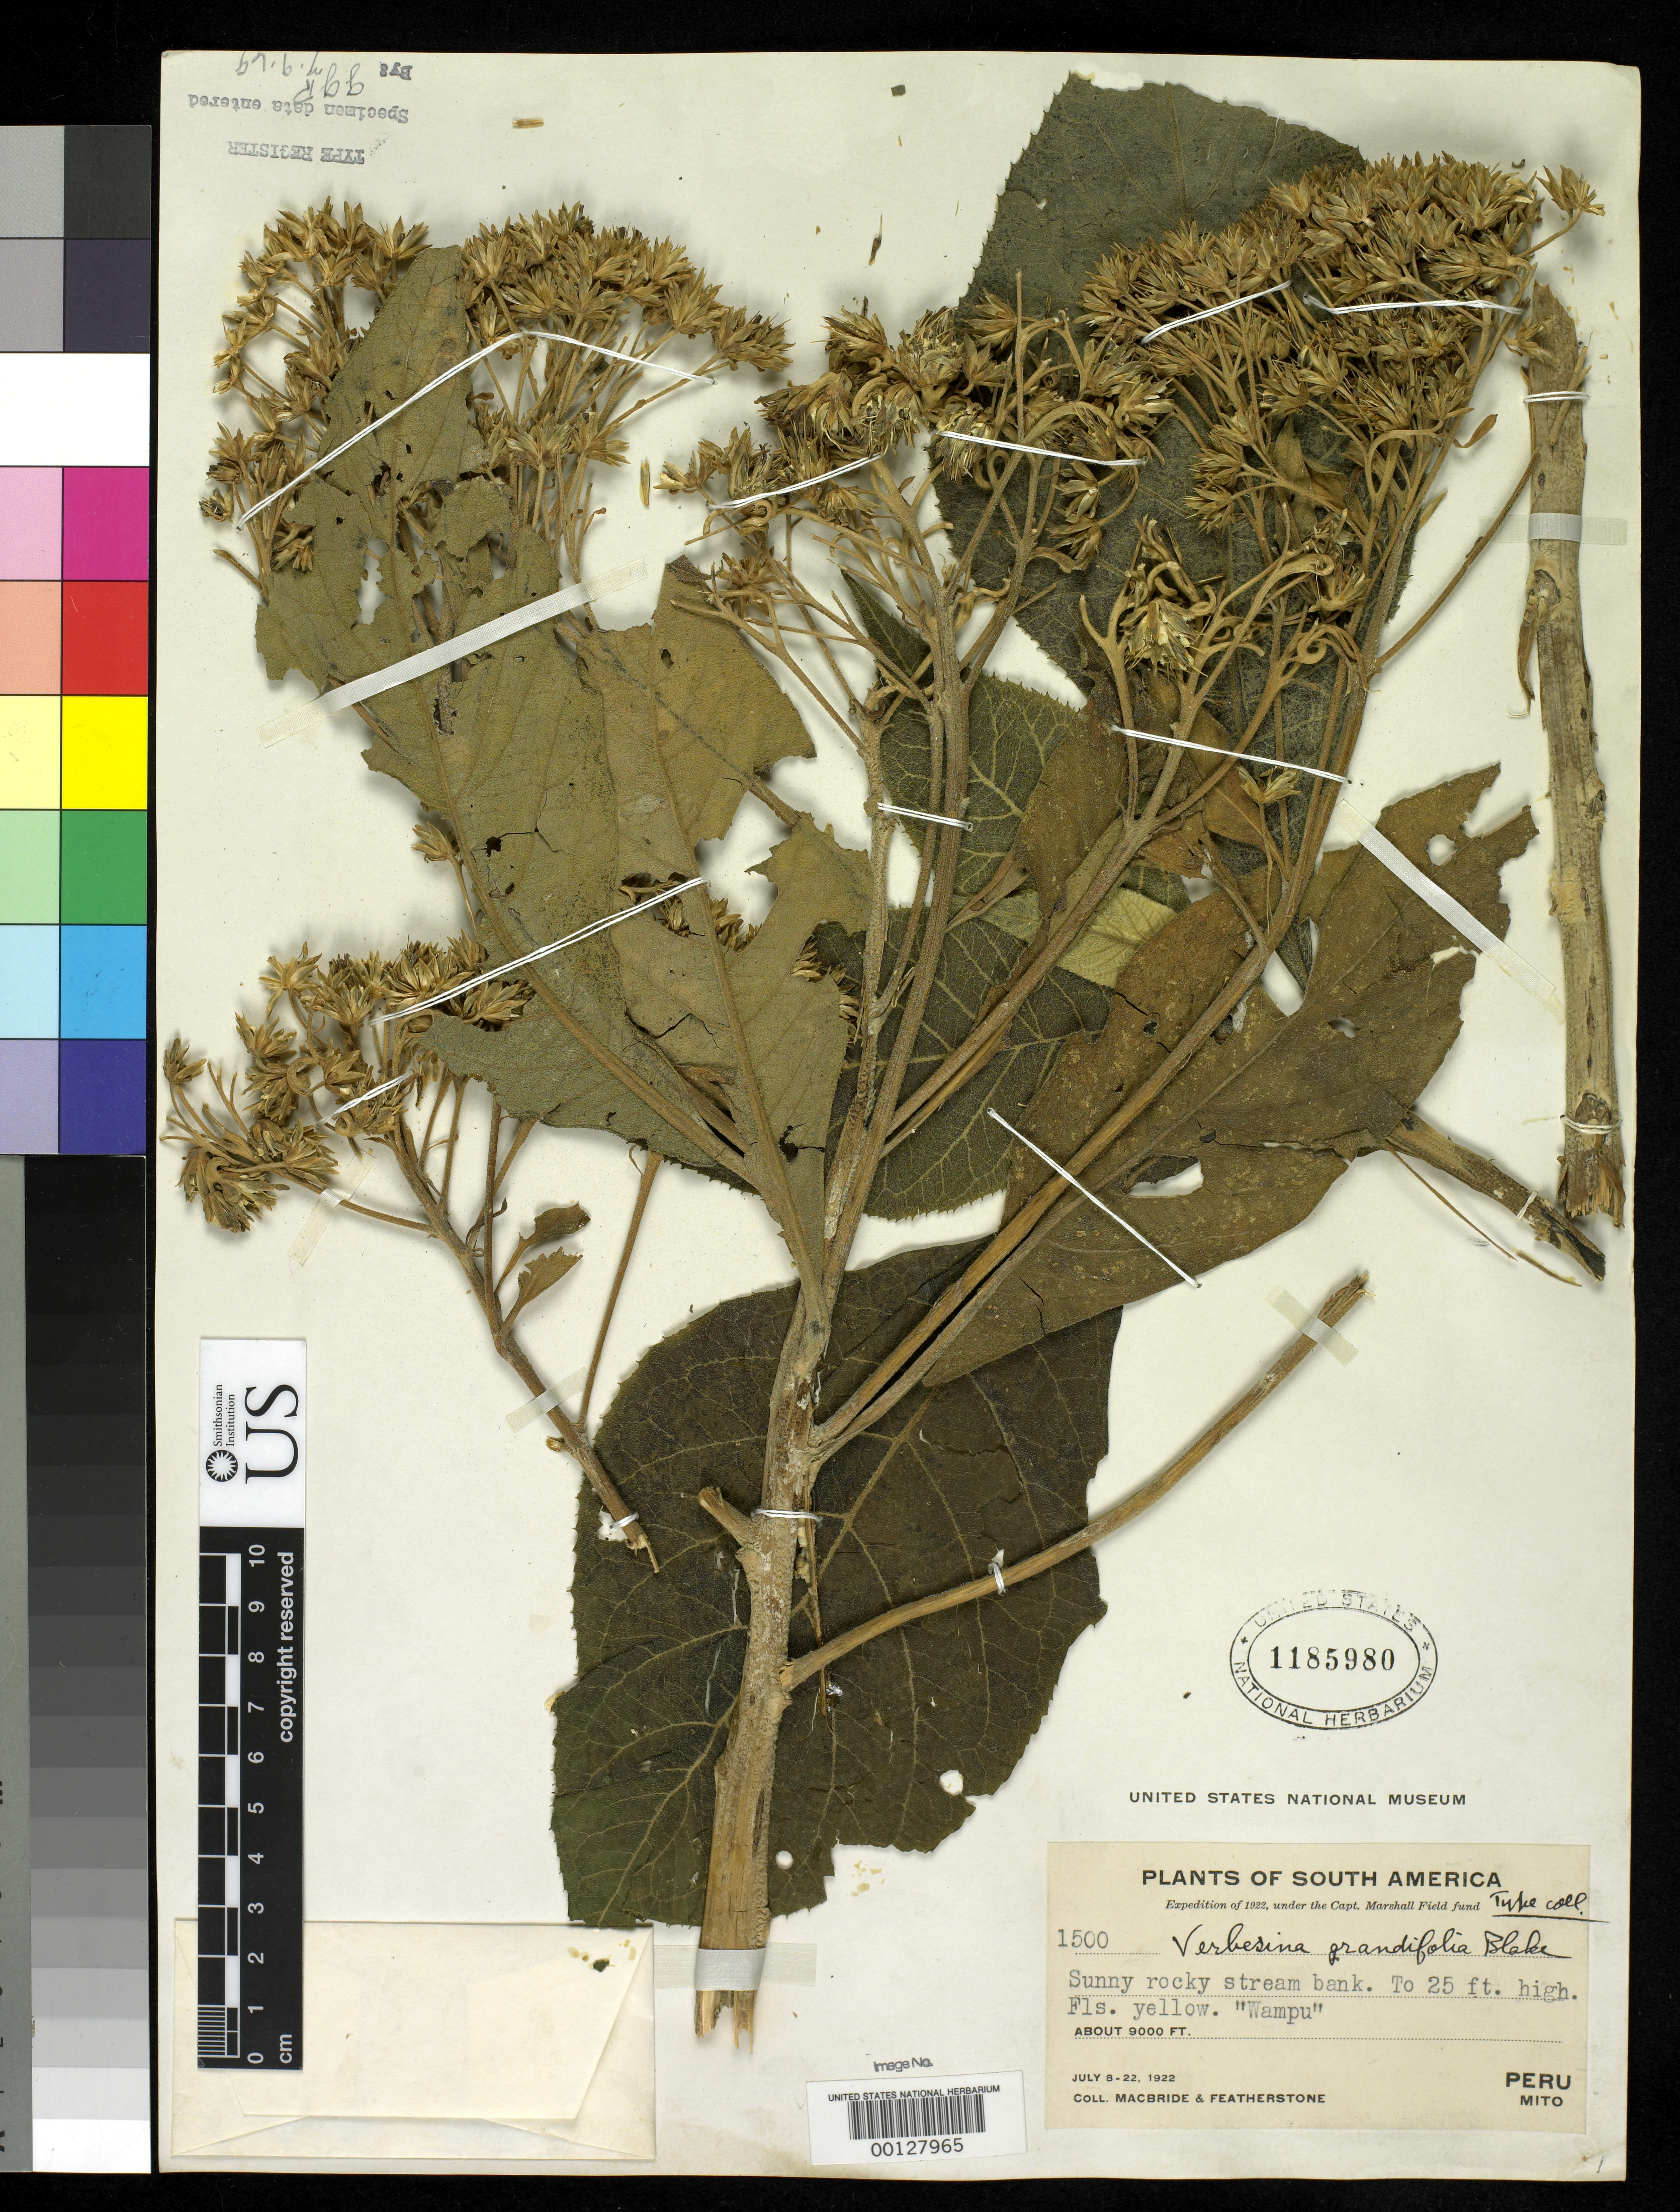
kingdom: Plantae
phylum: Tracheophyta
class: Magnoliopsida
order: Asterales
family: Asteraceae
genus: Verbesina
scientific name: Verbesina grandifolia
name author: S.F. Blake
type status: Isotype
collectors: J. F. Macbride & W. Featherstone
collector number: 1500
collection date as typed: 08 Jul 1922 to 22 Jul 1922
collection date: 1922-07-08/1922-07-22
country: Peru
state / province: Huánuco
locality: Mito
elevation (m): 2745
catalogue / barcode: US 1185980